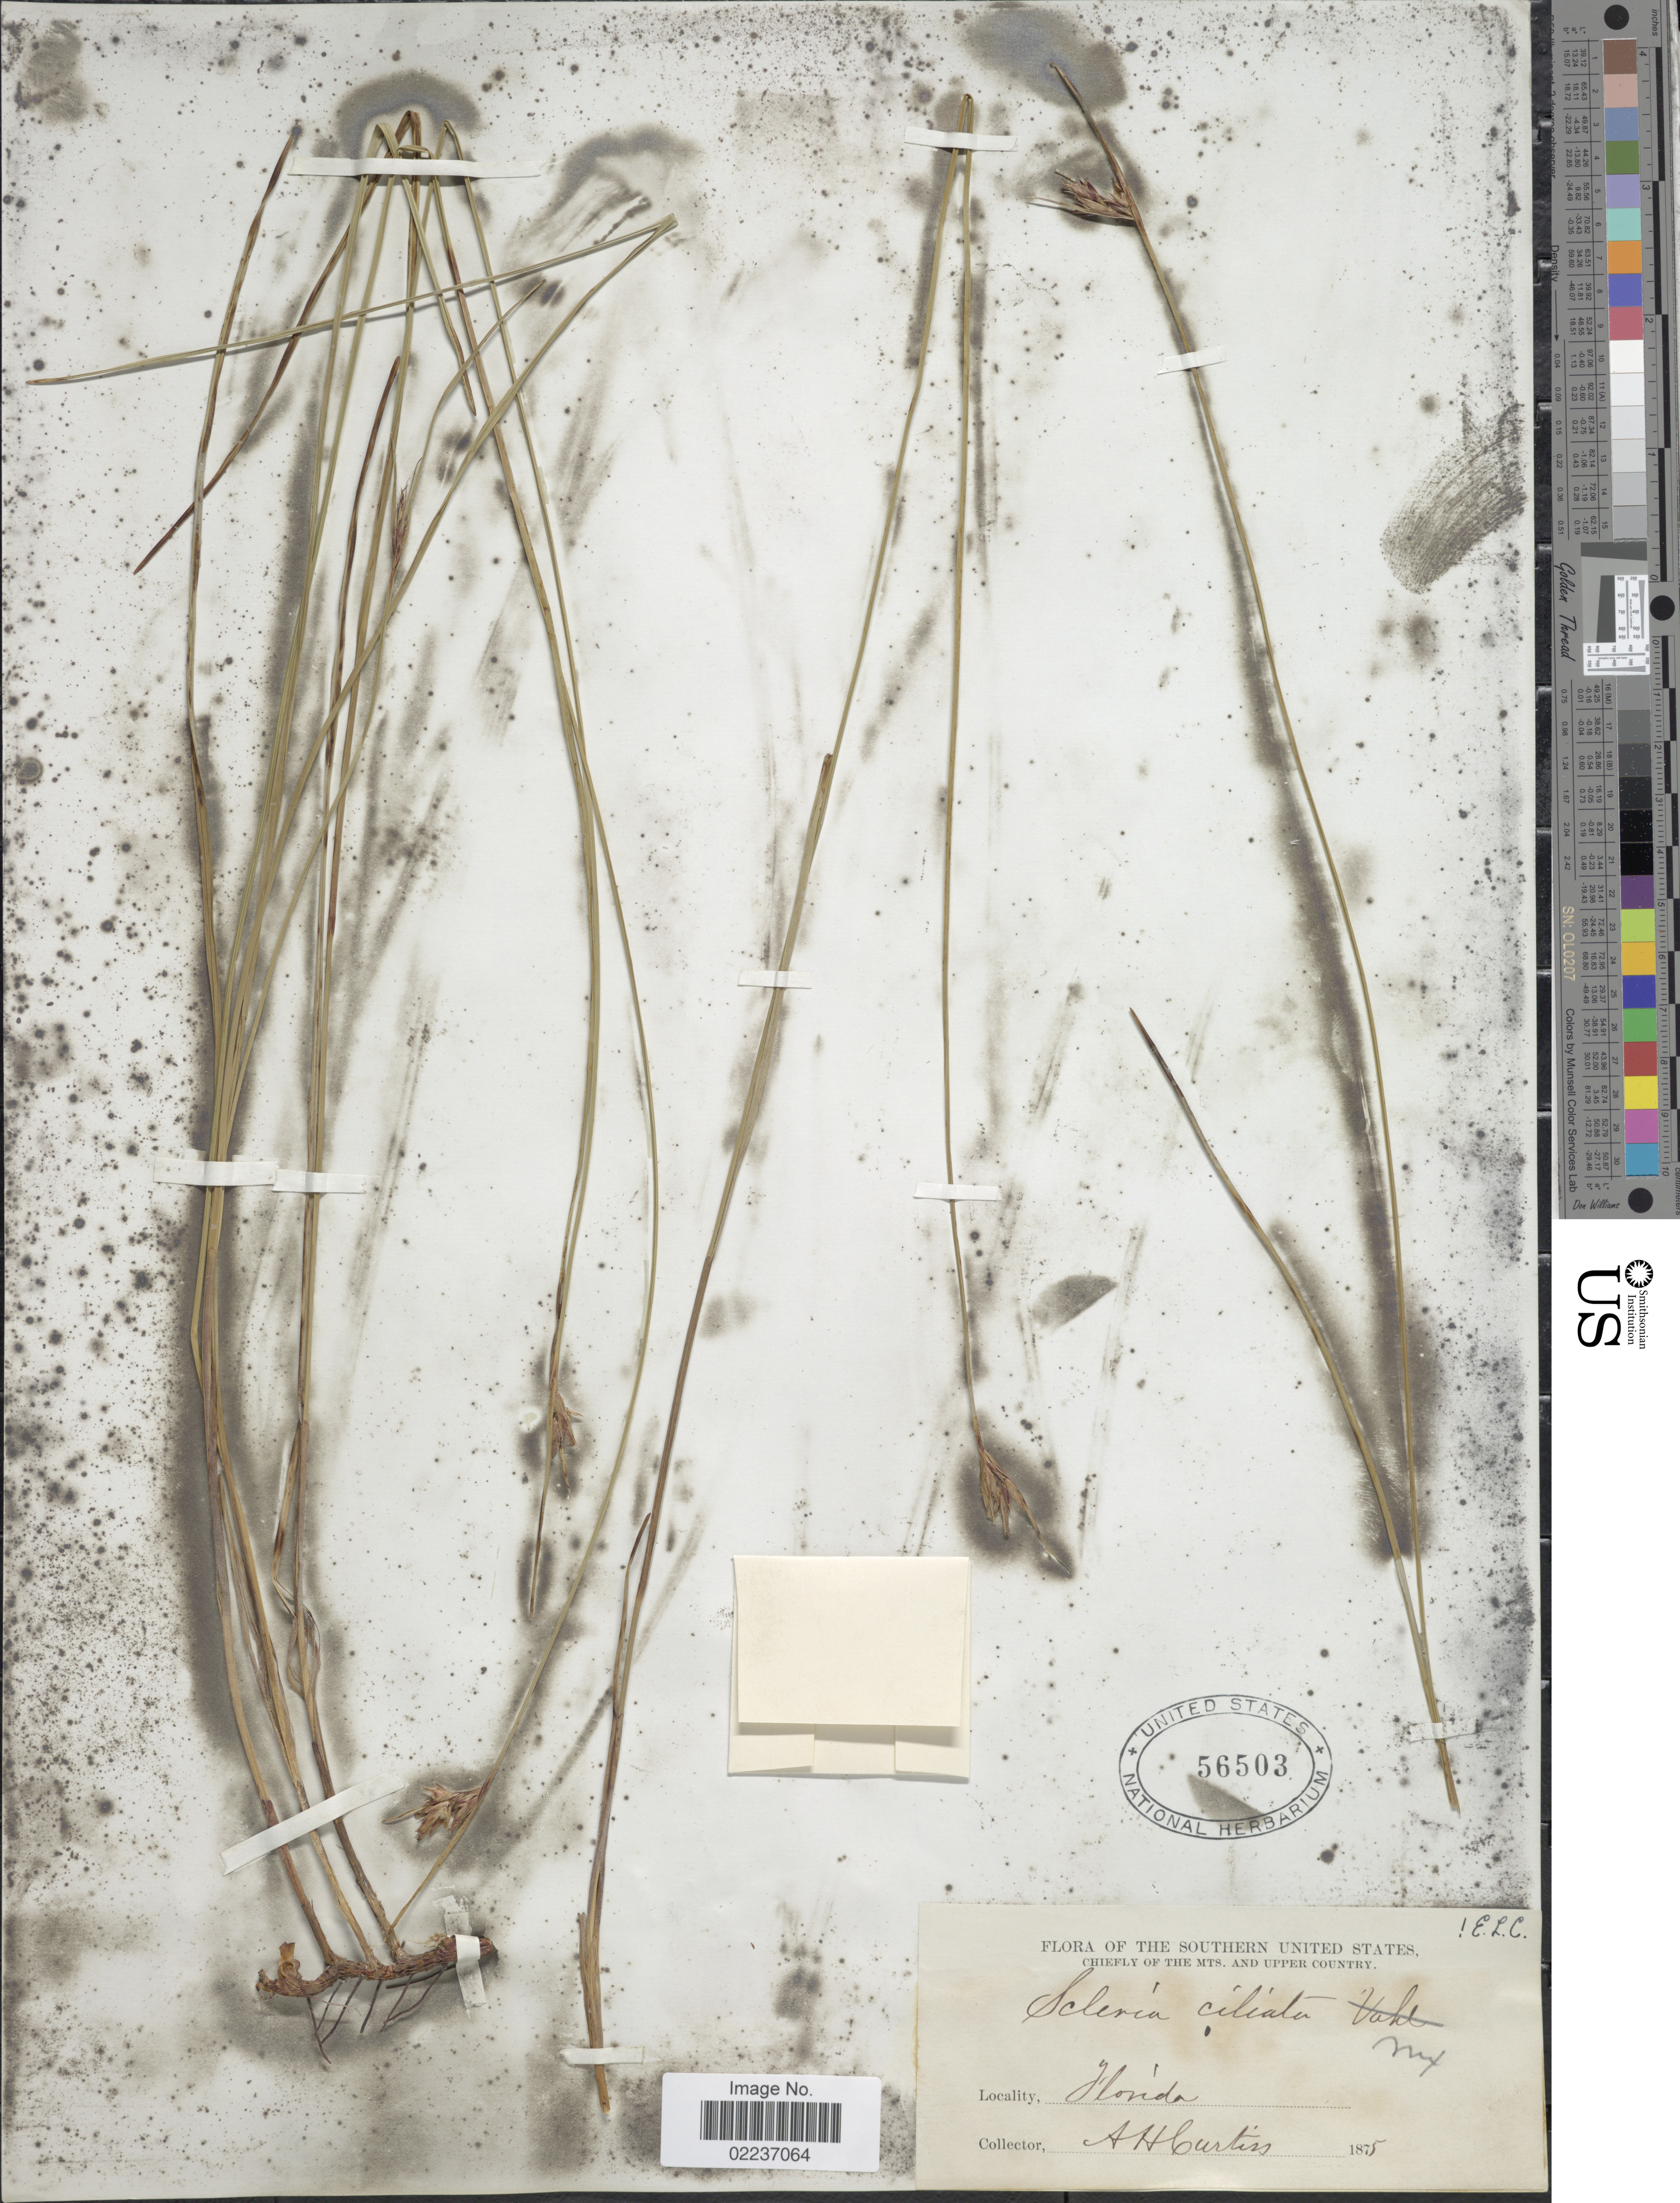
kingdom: Plantae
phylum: Tracheophyta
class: Liliopsida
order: Poales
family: Cyperaceae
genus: Scleria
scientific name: Scleria ciliata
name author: Michx.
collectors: A. H. Curtiss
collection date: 1875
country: United States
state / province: Florida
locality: Southern United States, chiefly of the Mts. and upper County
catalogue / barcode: US 56503